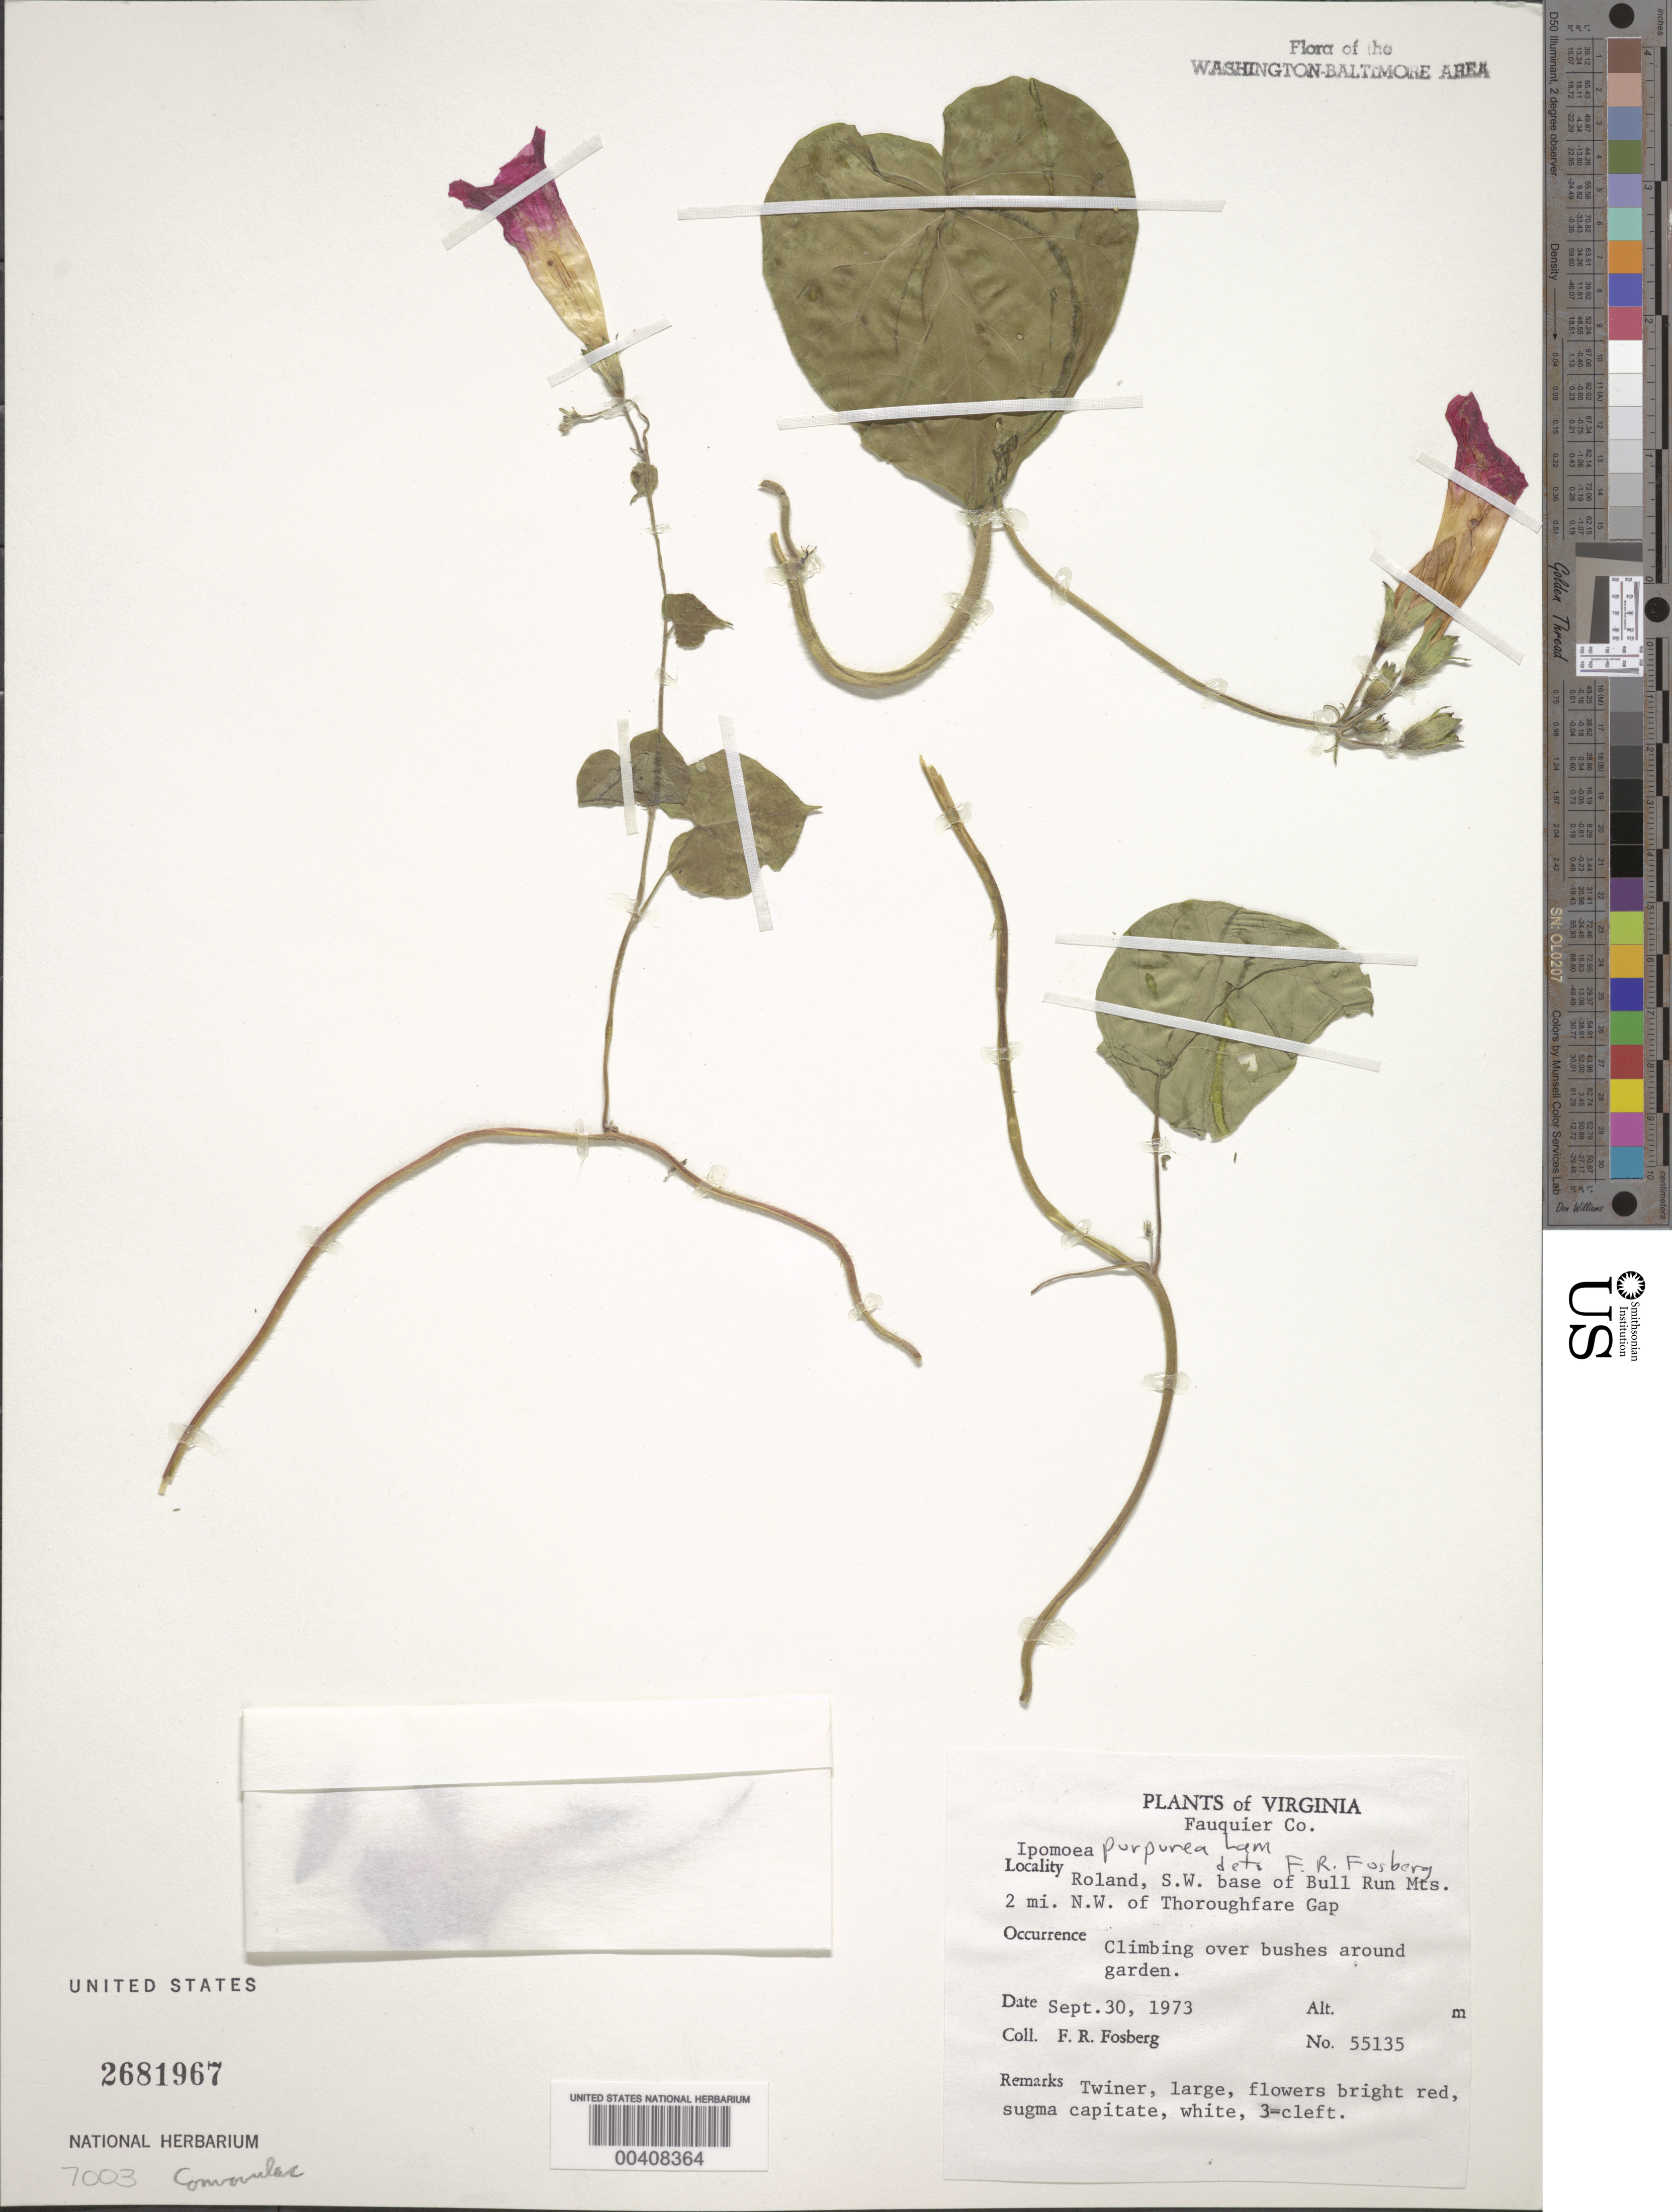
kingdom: Plantae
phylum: Tracheophyta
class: Magnoliopsida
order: Solanales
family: Convolvulaceae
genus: Ipomoea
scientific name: Ipomoea purpurea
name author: (L.) Roth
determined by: Fosberg, F. R.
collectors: F. R. Fosberg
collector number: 55135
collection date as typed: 30 Sep 1973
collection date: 1973-09-30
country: United States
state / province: Virginia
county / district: Fauquier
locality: Roland, SW base of Bull Run Mts., 2 mi. NW of Thoroughfare Gap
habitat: On bushes around garden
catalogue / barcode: US 2681967